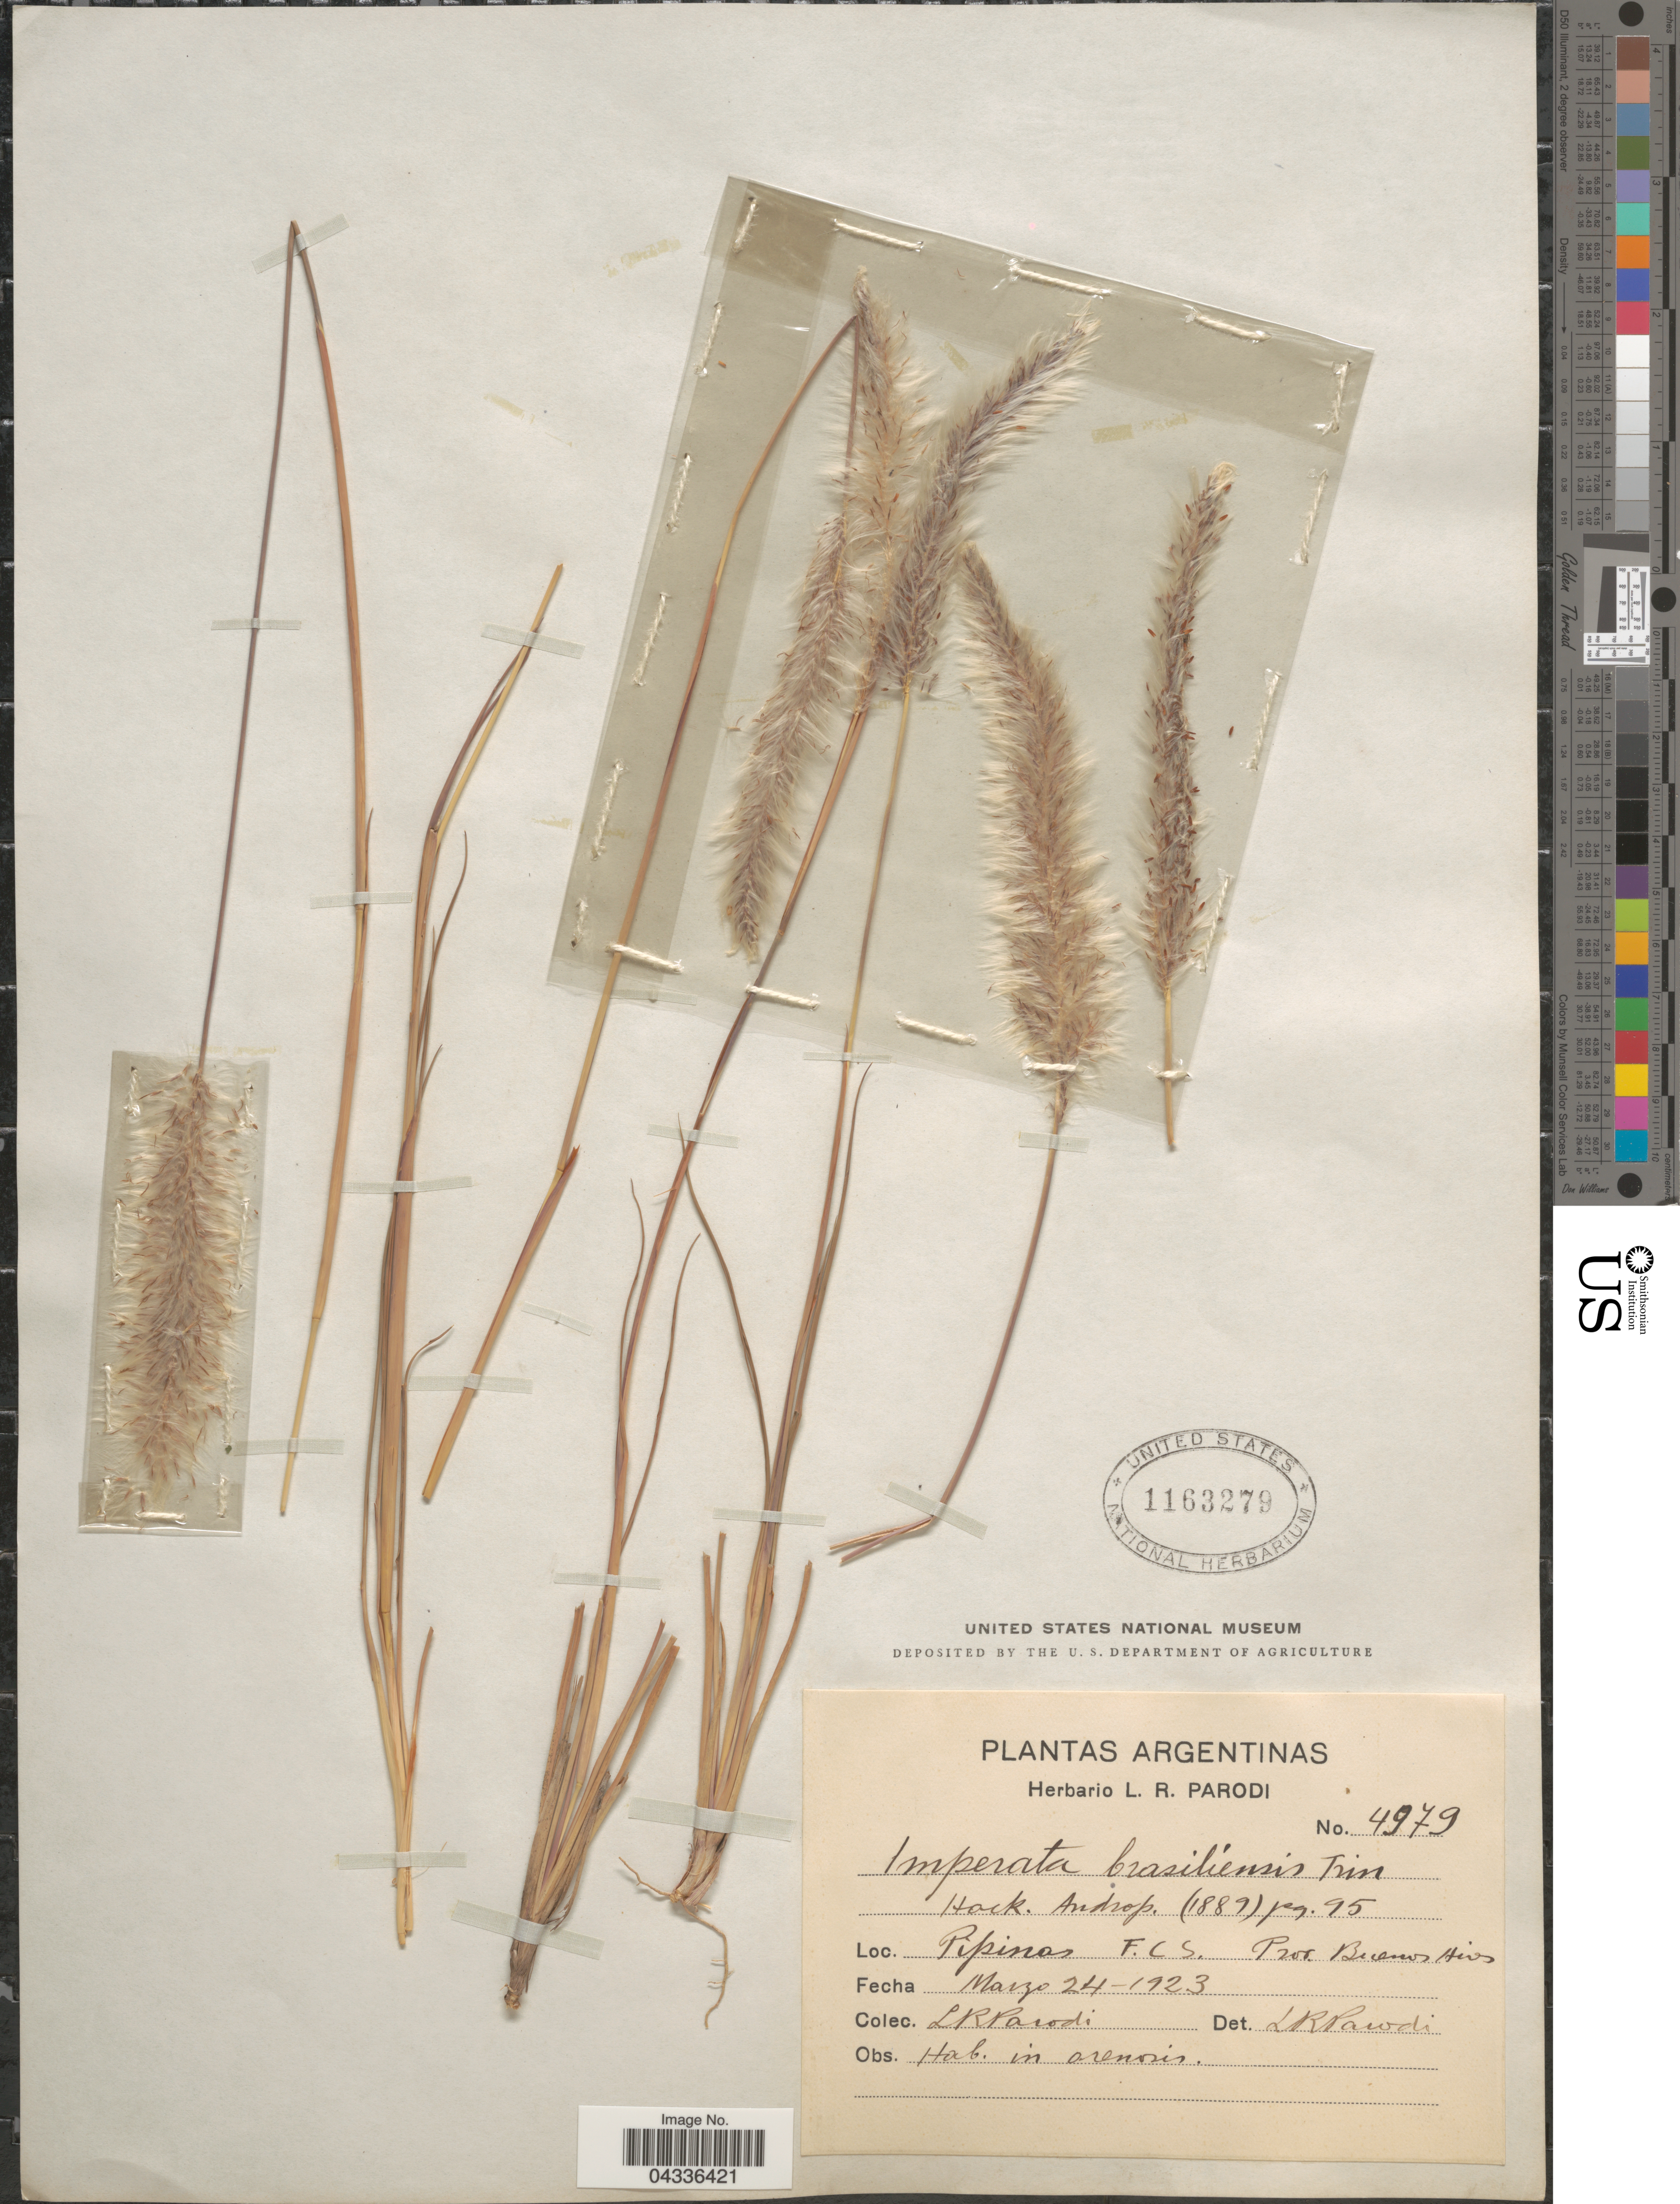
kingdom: Plantae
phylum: Tracheophyta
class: Liliopsida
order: Poales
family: Poaceae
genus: Imperata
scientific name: Imperata brasiliensis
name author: Trin.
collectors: L. R. Parodi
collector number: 4979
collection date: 1923-03-24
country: Argentina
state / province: Buenos Aires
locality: Ripinas F.C.S.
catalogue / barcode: US 1163279